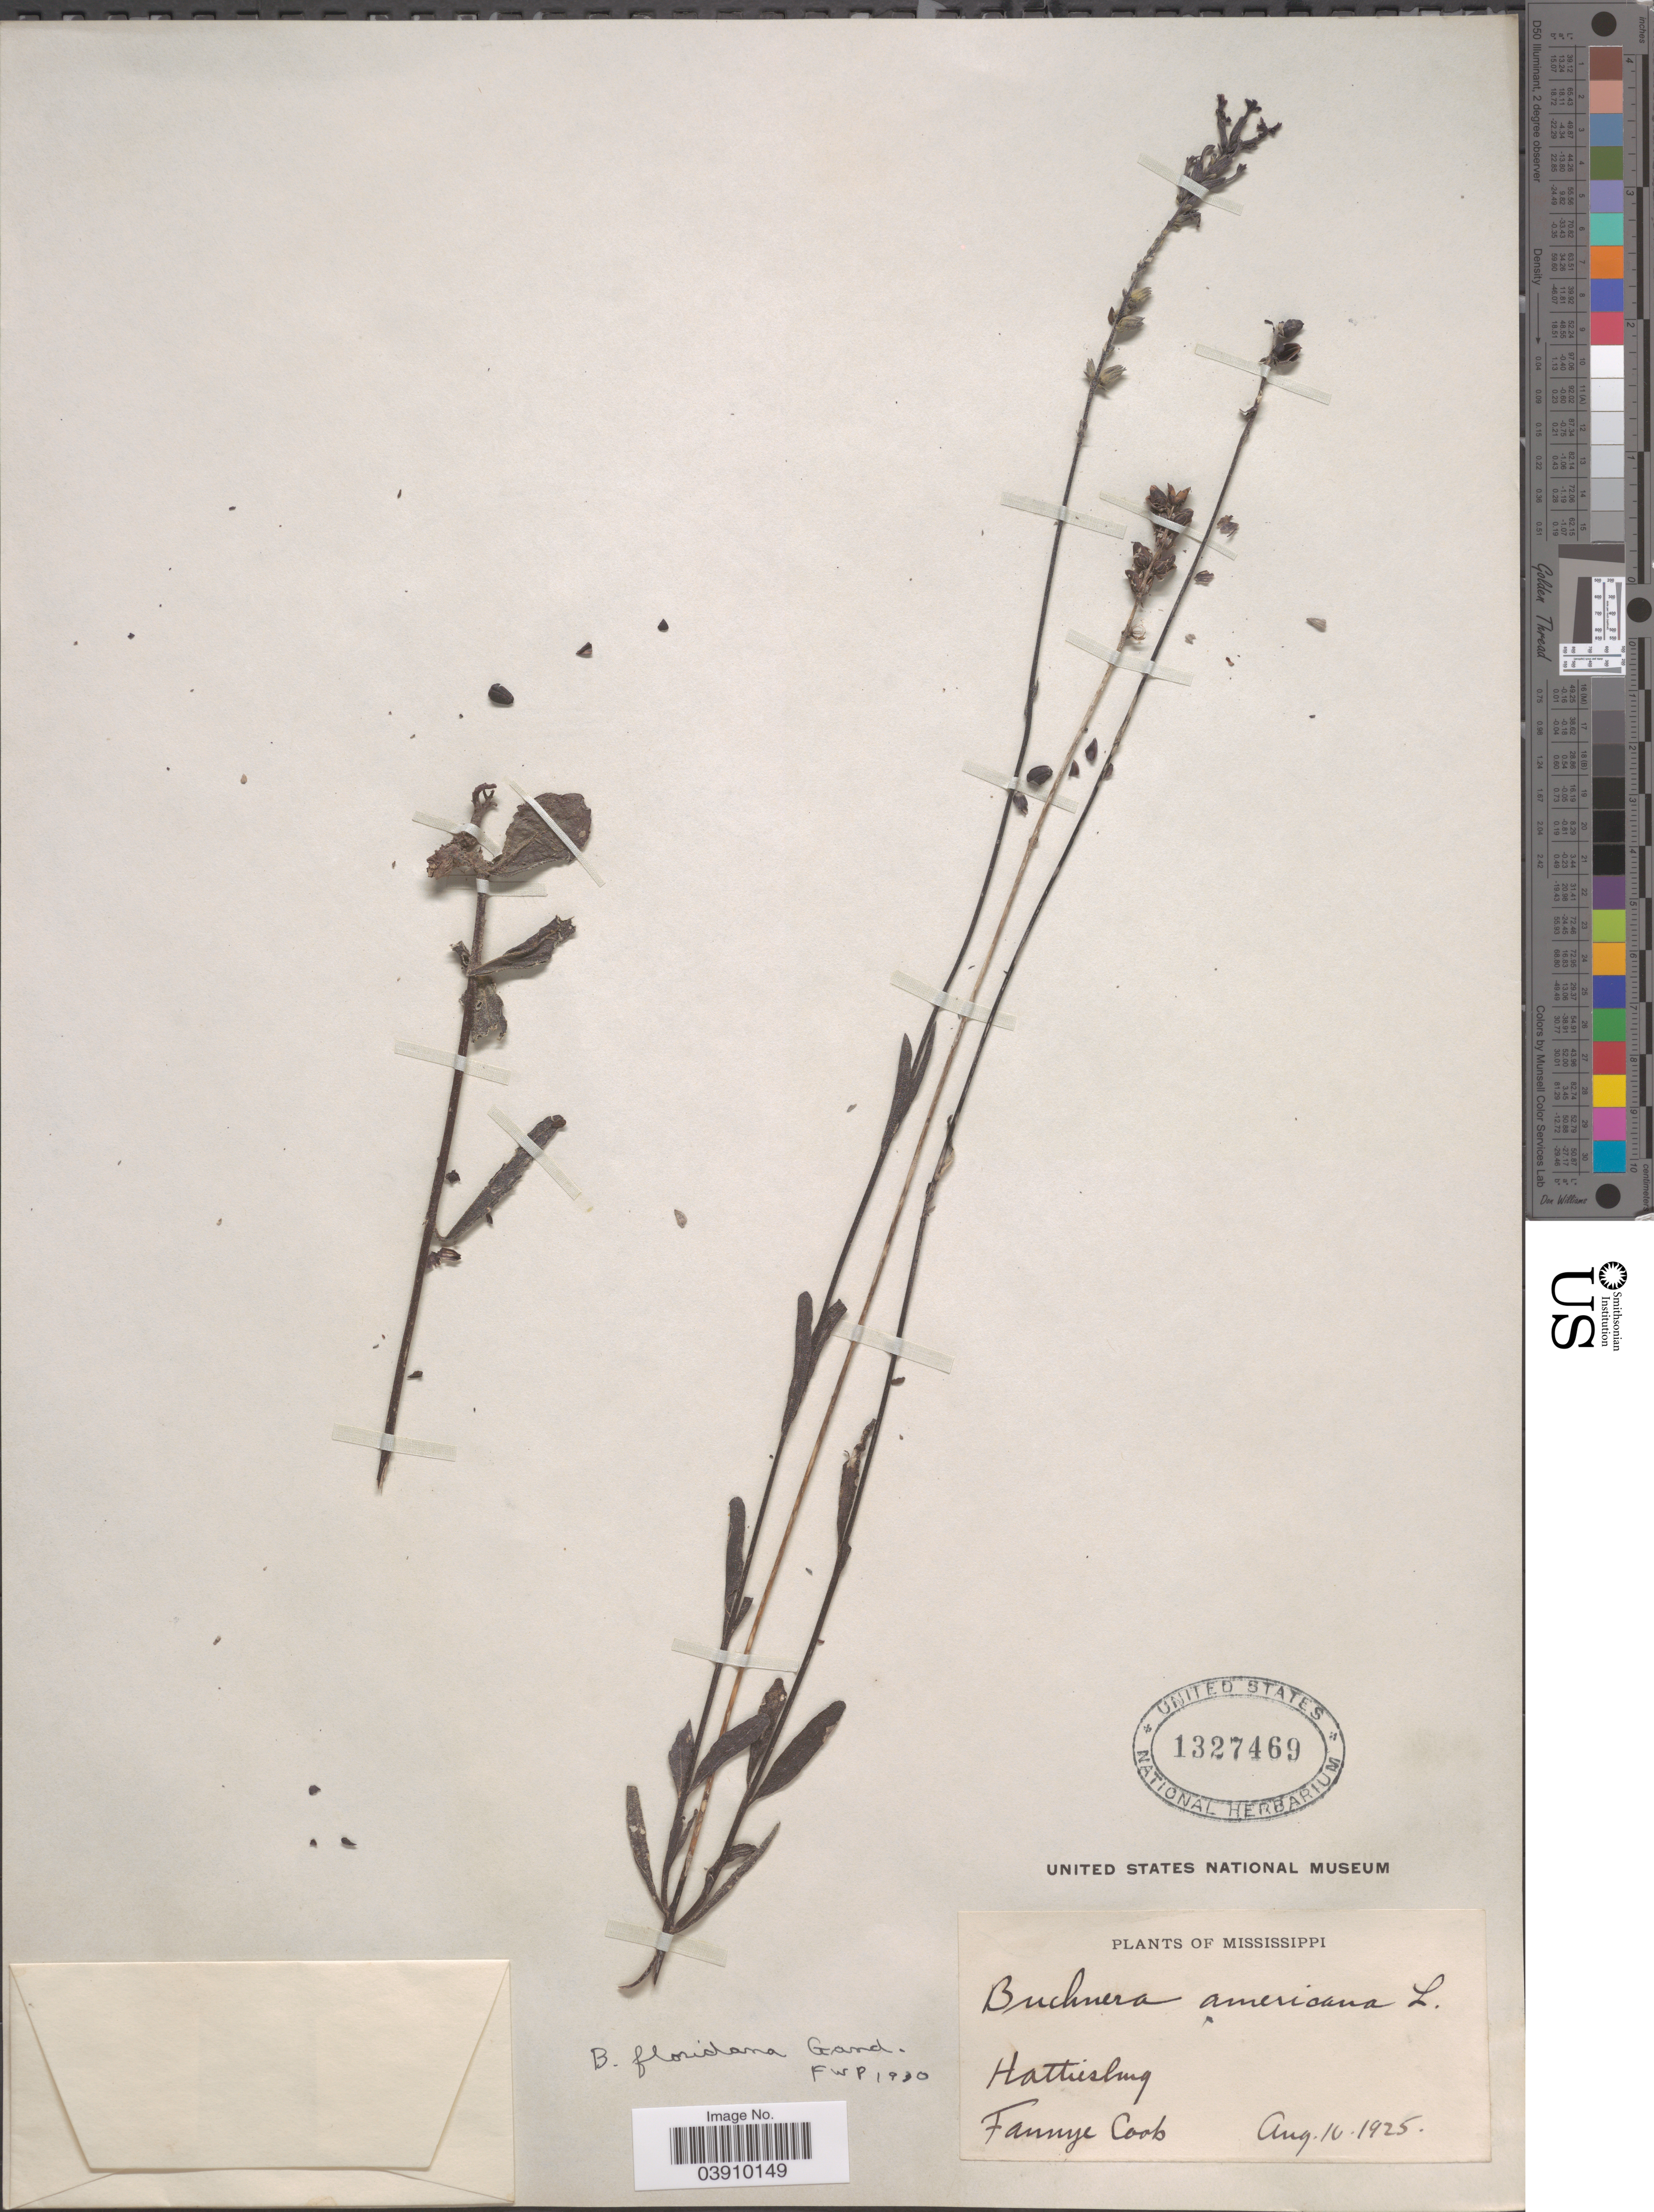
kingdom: Plantae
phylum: Tracheophyta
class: Magnoliopsida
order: Lamiales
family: Orobanchaceae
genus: Buchnera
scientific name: Buchnera floridana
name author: Gand.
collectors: F. Coob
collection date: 1925-08-10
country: United States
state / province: Mississippi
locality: Hattiesburg.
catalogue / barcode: US 1327469